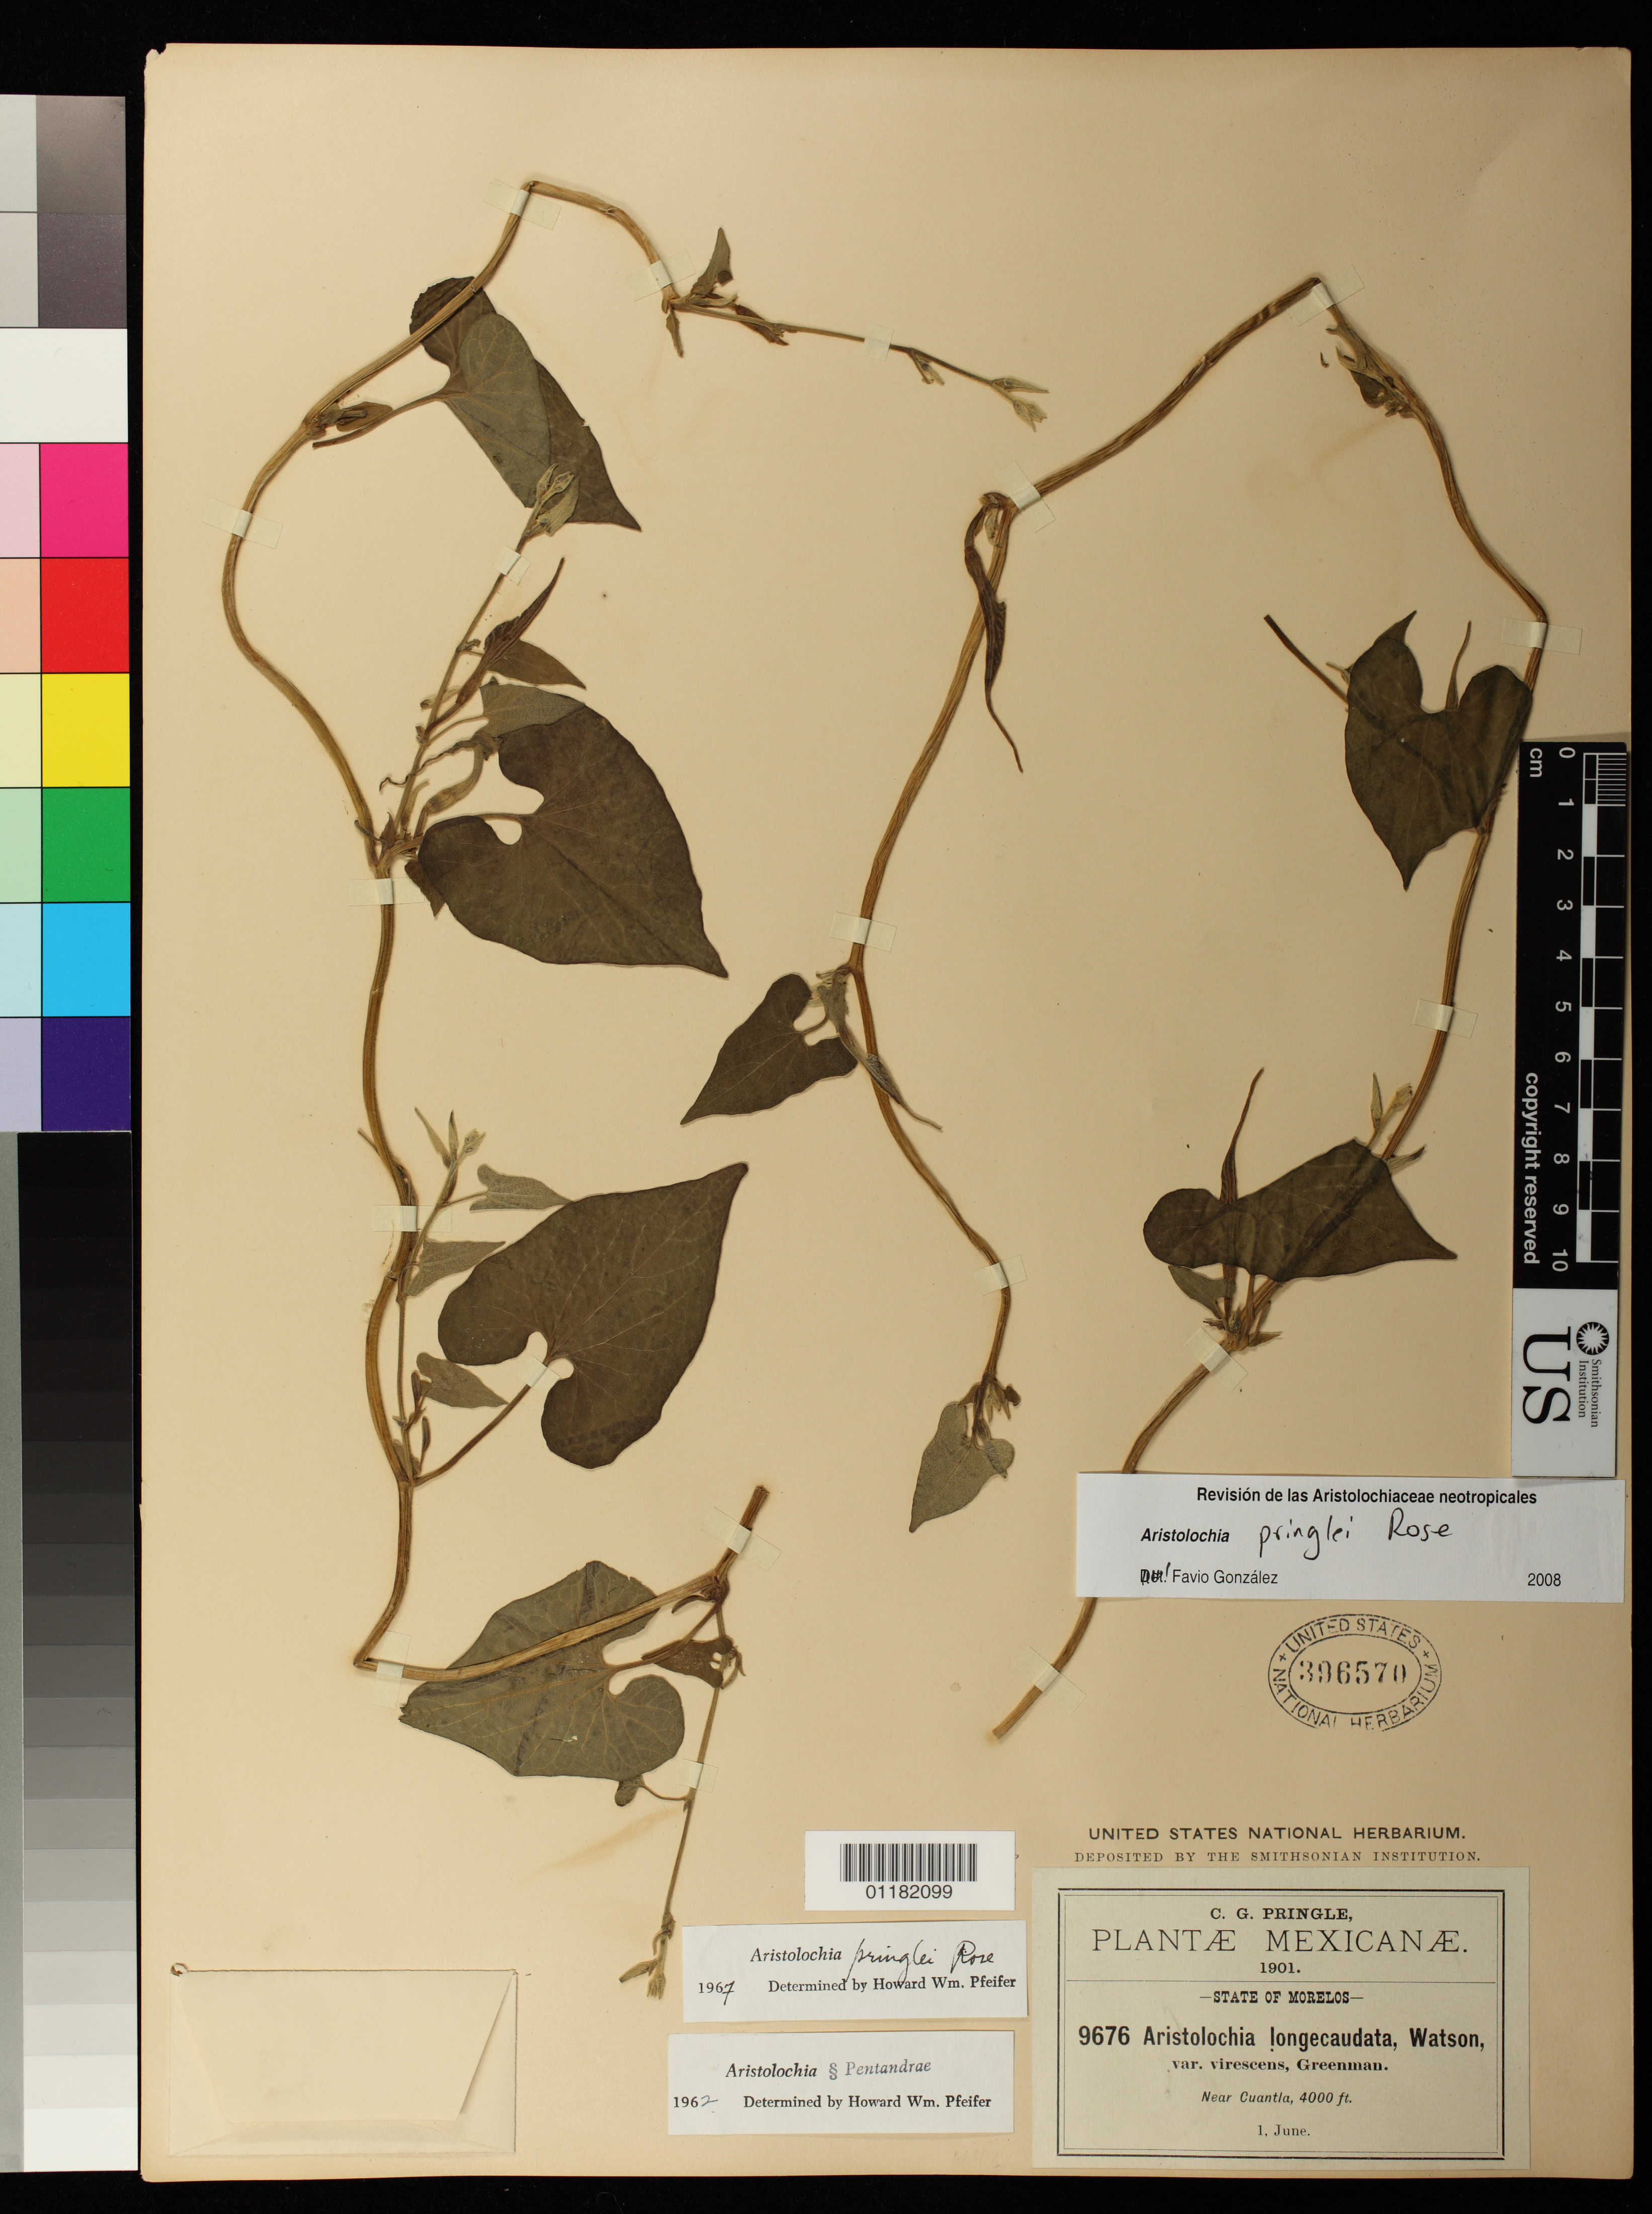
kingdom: Plantae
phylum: Tracheophyta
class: Magnoliopsida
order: Piperales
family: Aristolochiaceae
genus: Aristolochia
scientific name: Aristolochia pringlei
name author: Rose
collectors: C. G. Pringle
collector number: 9676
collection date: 1901-06-01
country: Mexico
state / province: Morelos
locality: Near Cuantla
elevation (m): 1219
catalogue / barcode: US 396570